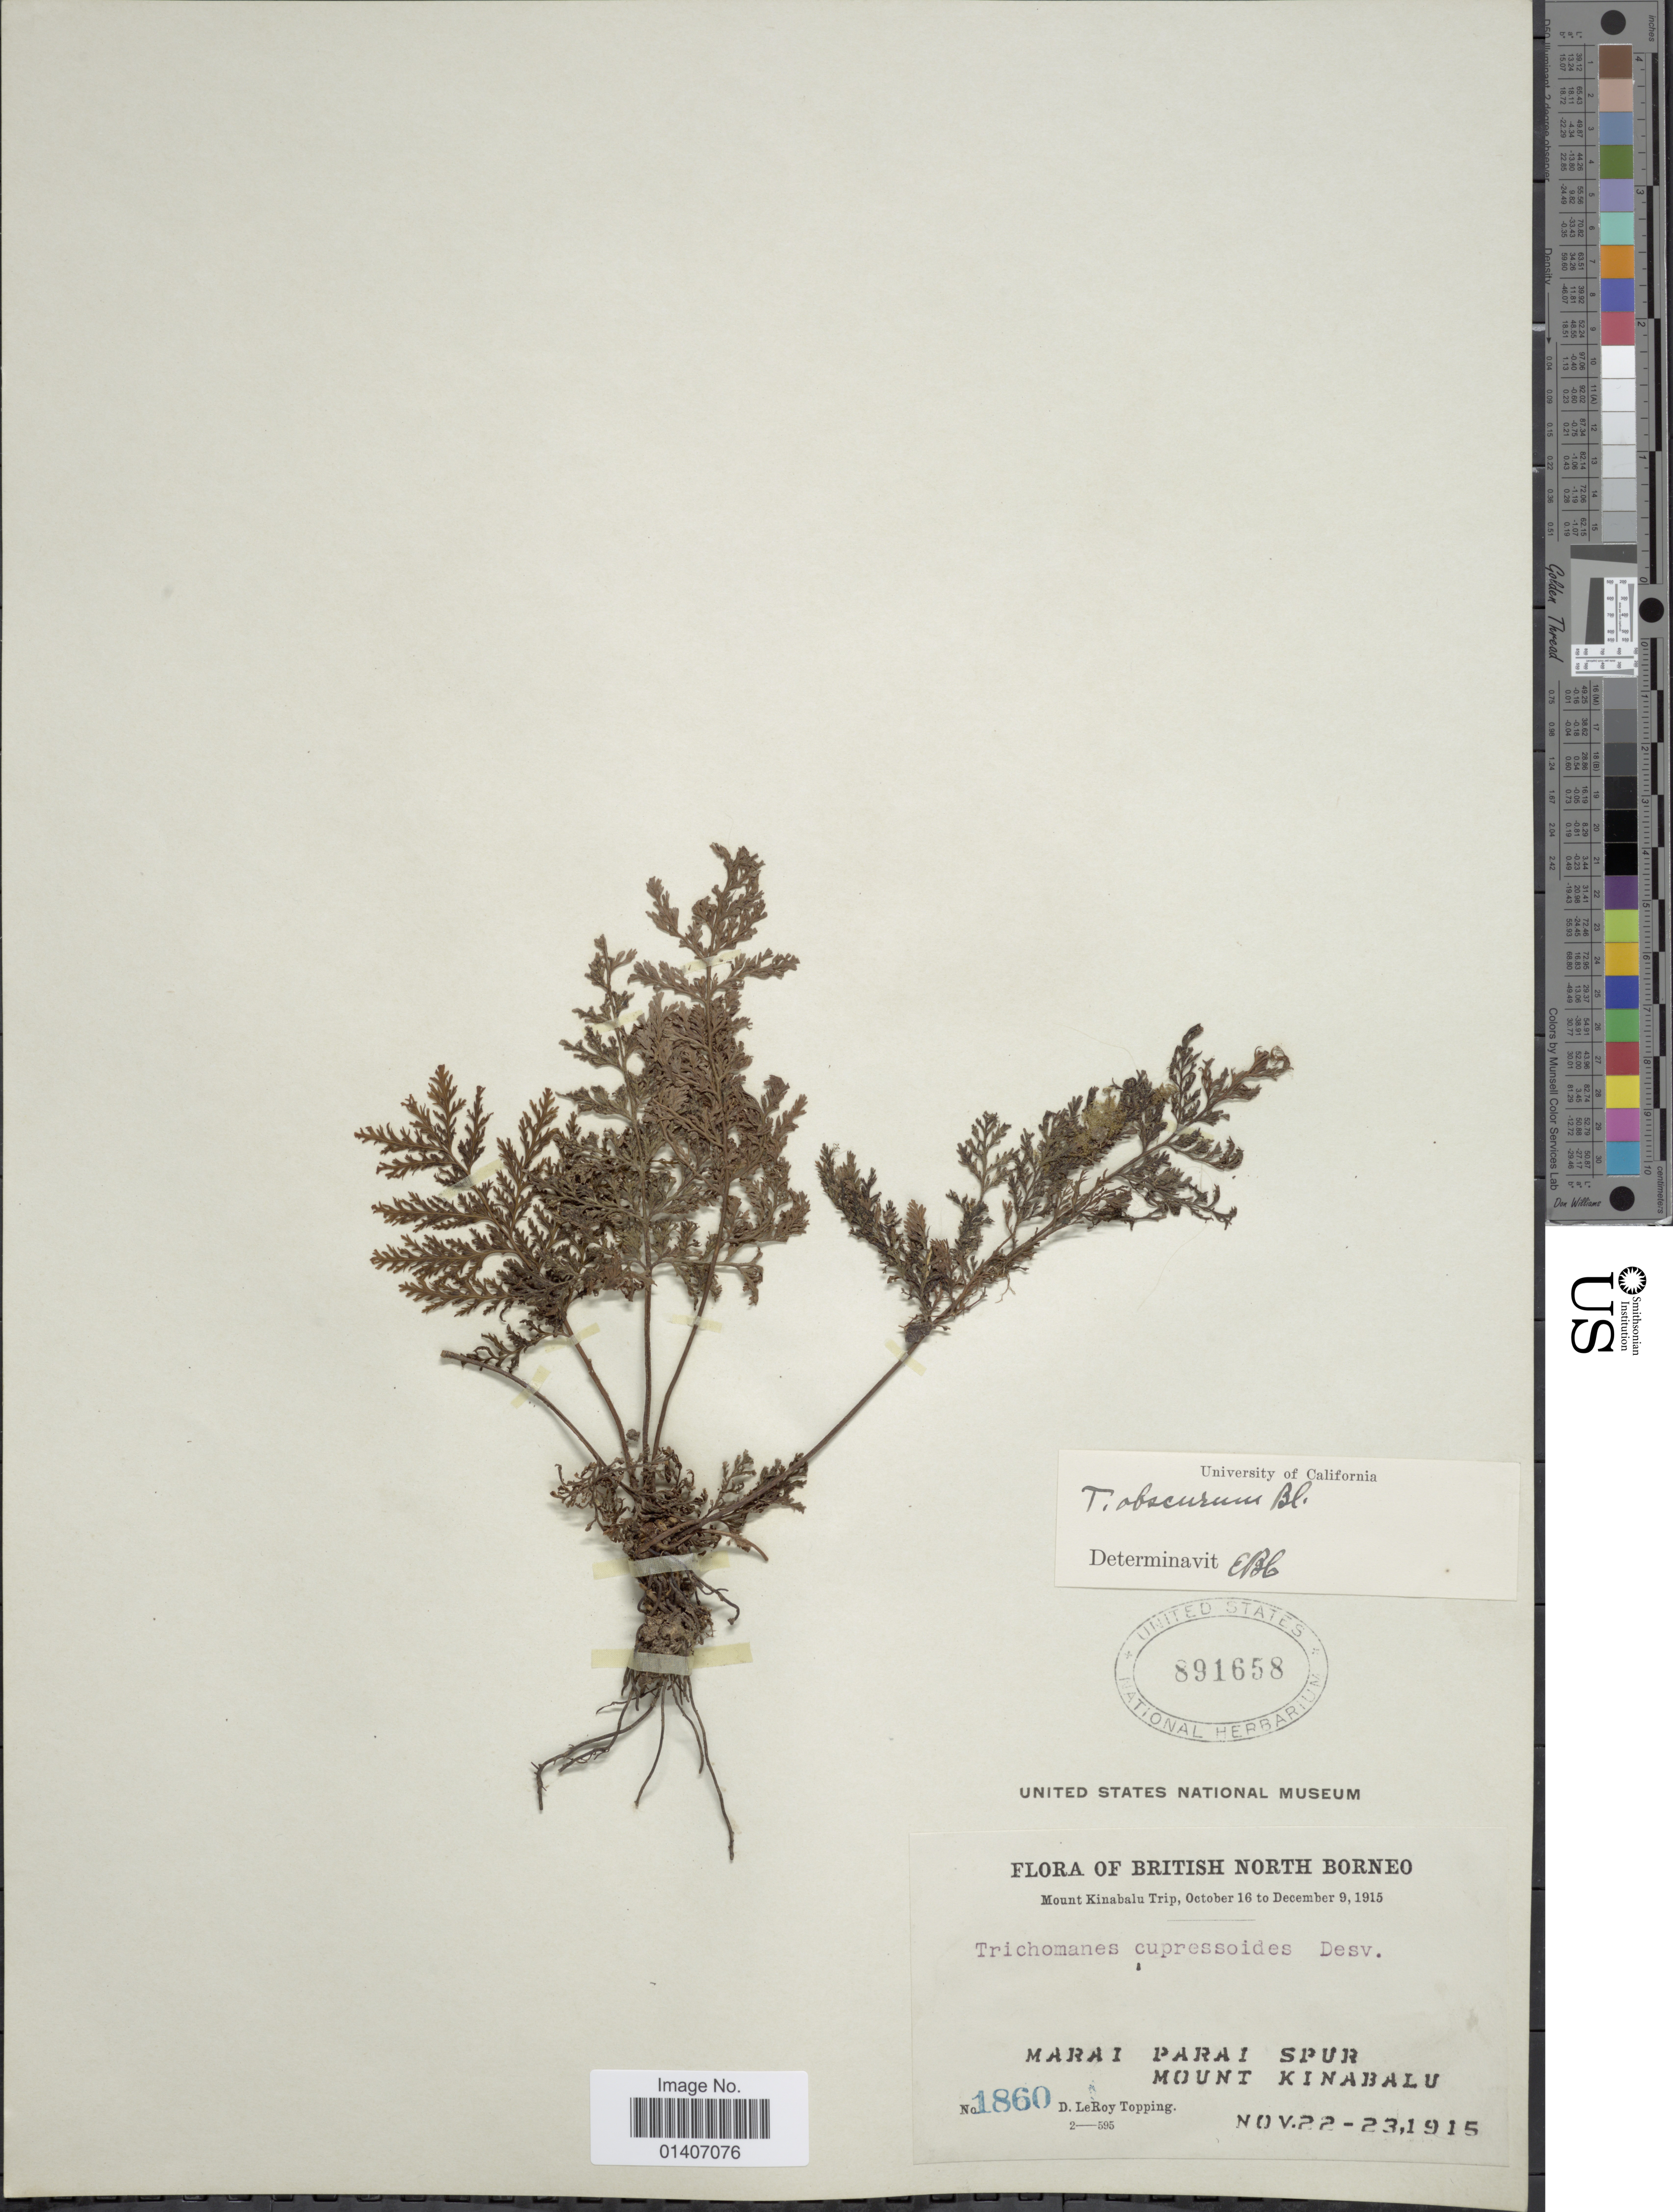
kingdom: Plantae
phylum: Tracheophyta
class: Polypodiopsida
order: Hymenophyllales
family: Hymenophyllaceae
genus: Abrodictyum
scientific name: Abrodictyum obscurum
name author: (Blume) Ebihara & K. Iwats.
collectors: D. L. Topping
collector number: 1860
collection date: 1915-11-22/1915-11-23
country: Malaysia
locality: British North Borneo, Marai Parai Spur, Mount Kinabalu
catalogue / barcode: US 891658